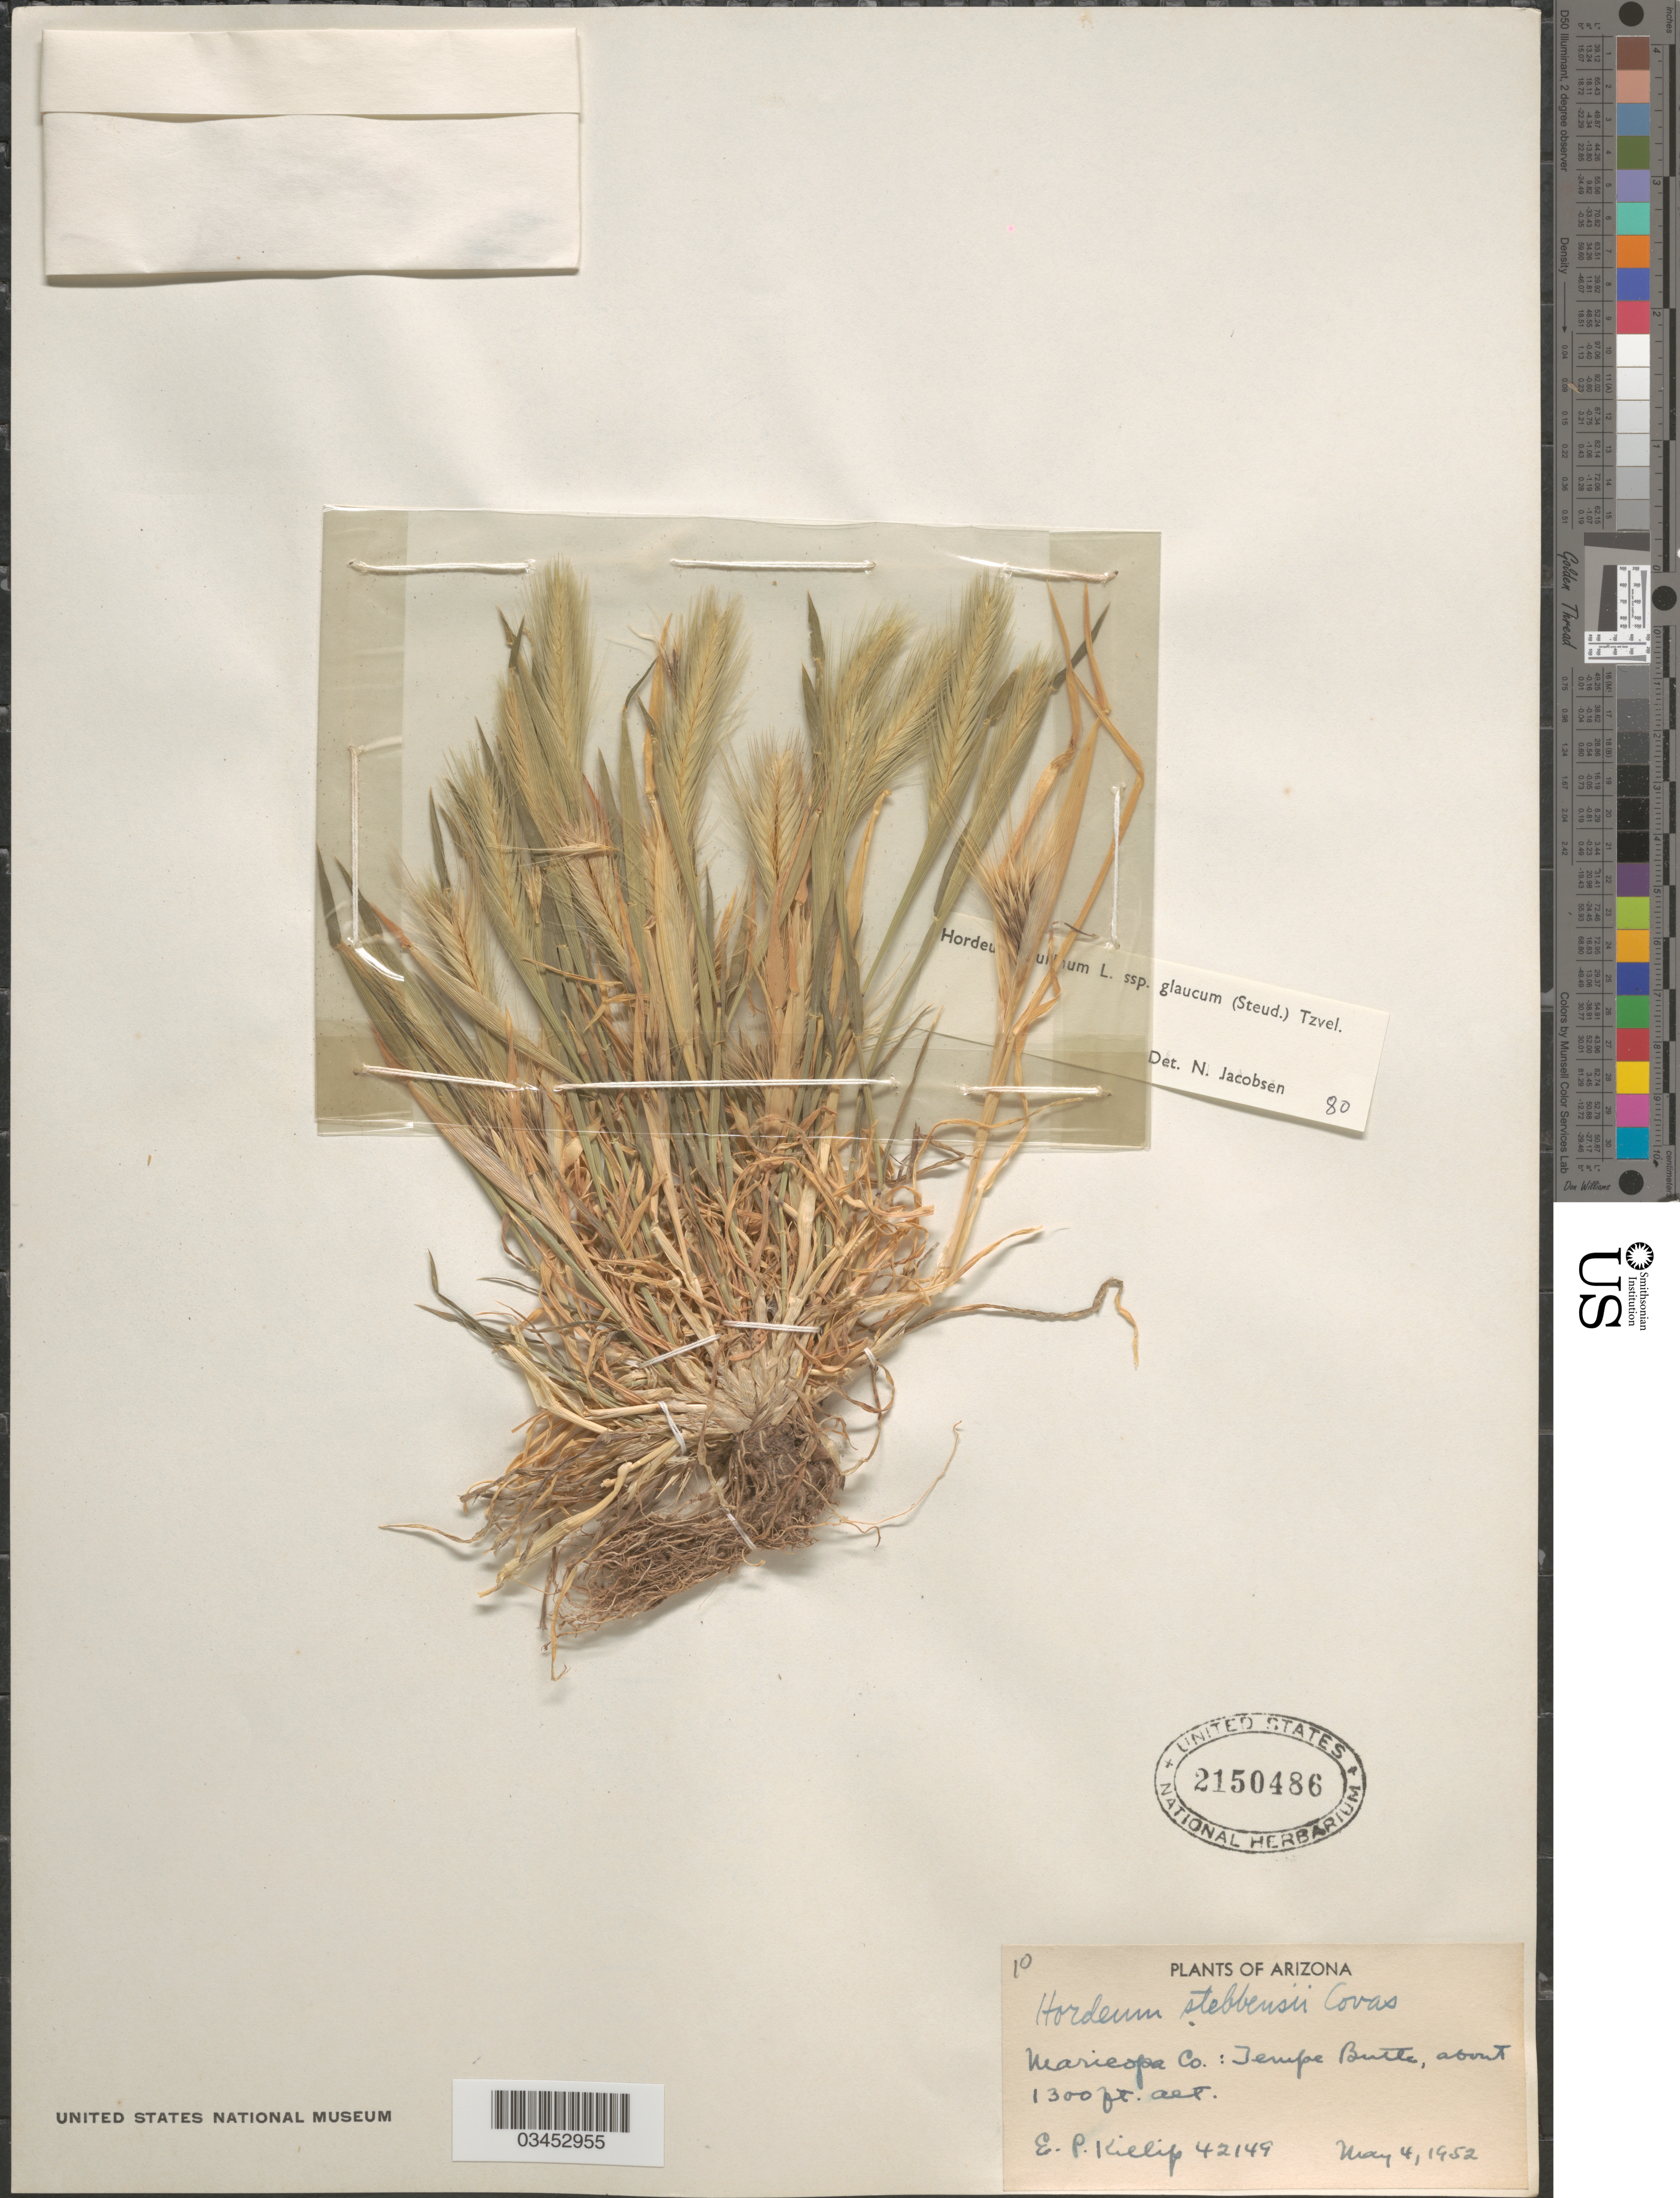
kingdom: Plantae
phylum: Tracheophyta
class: Liliopsida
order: Poales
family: Poaceae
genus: Hordeum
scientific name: Hordeum murinum subsp. glaucum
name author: (Steud.) Tzvelev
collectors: E. P. Killip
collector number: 42149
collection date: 1952-05-04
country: United States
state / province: Arizona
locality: Maricopa Co.: Tempe Butte.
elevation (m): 396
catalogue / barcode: US 2150486